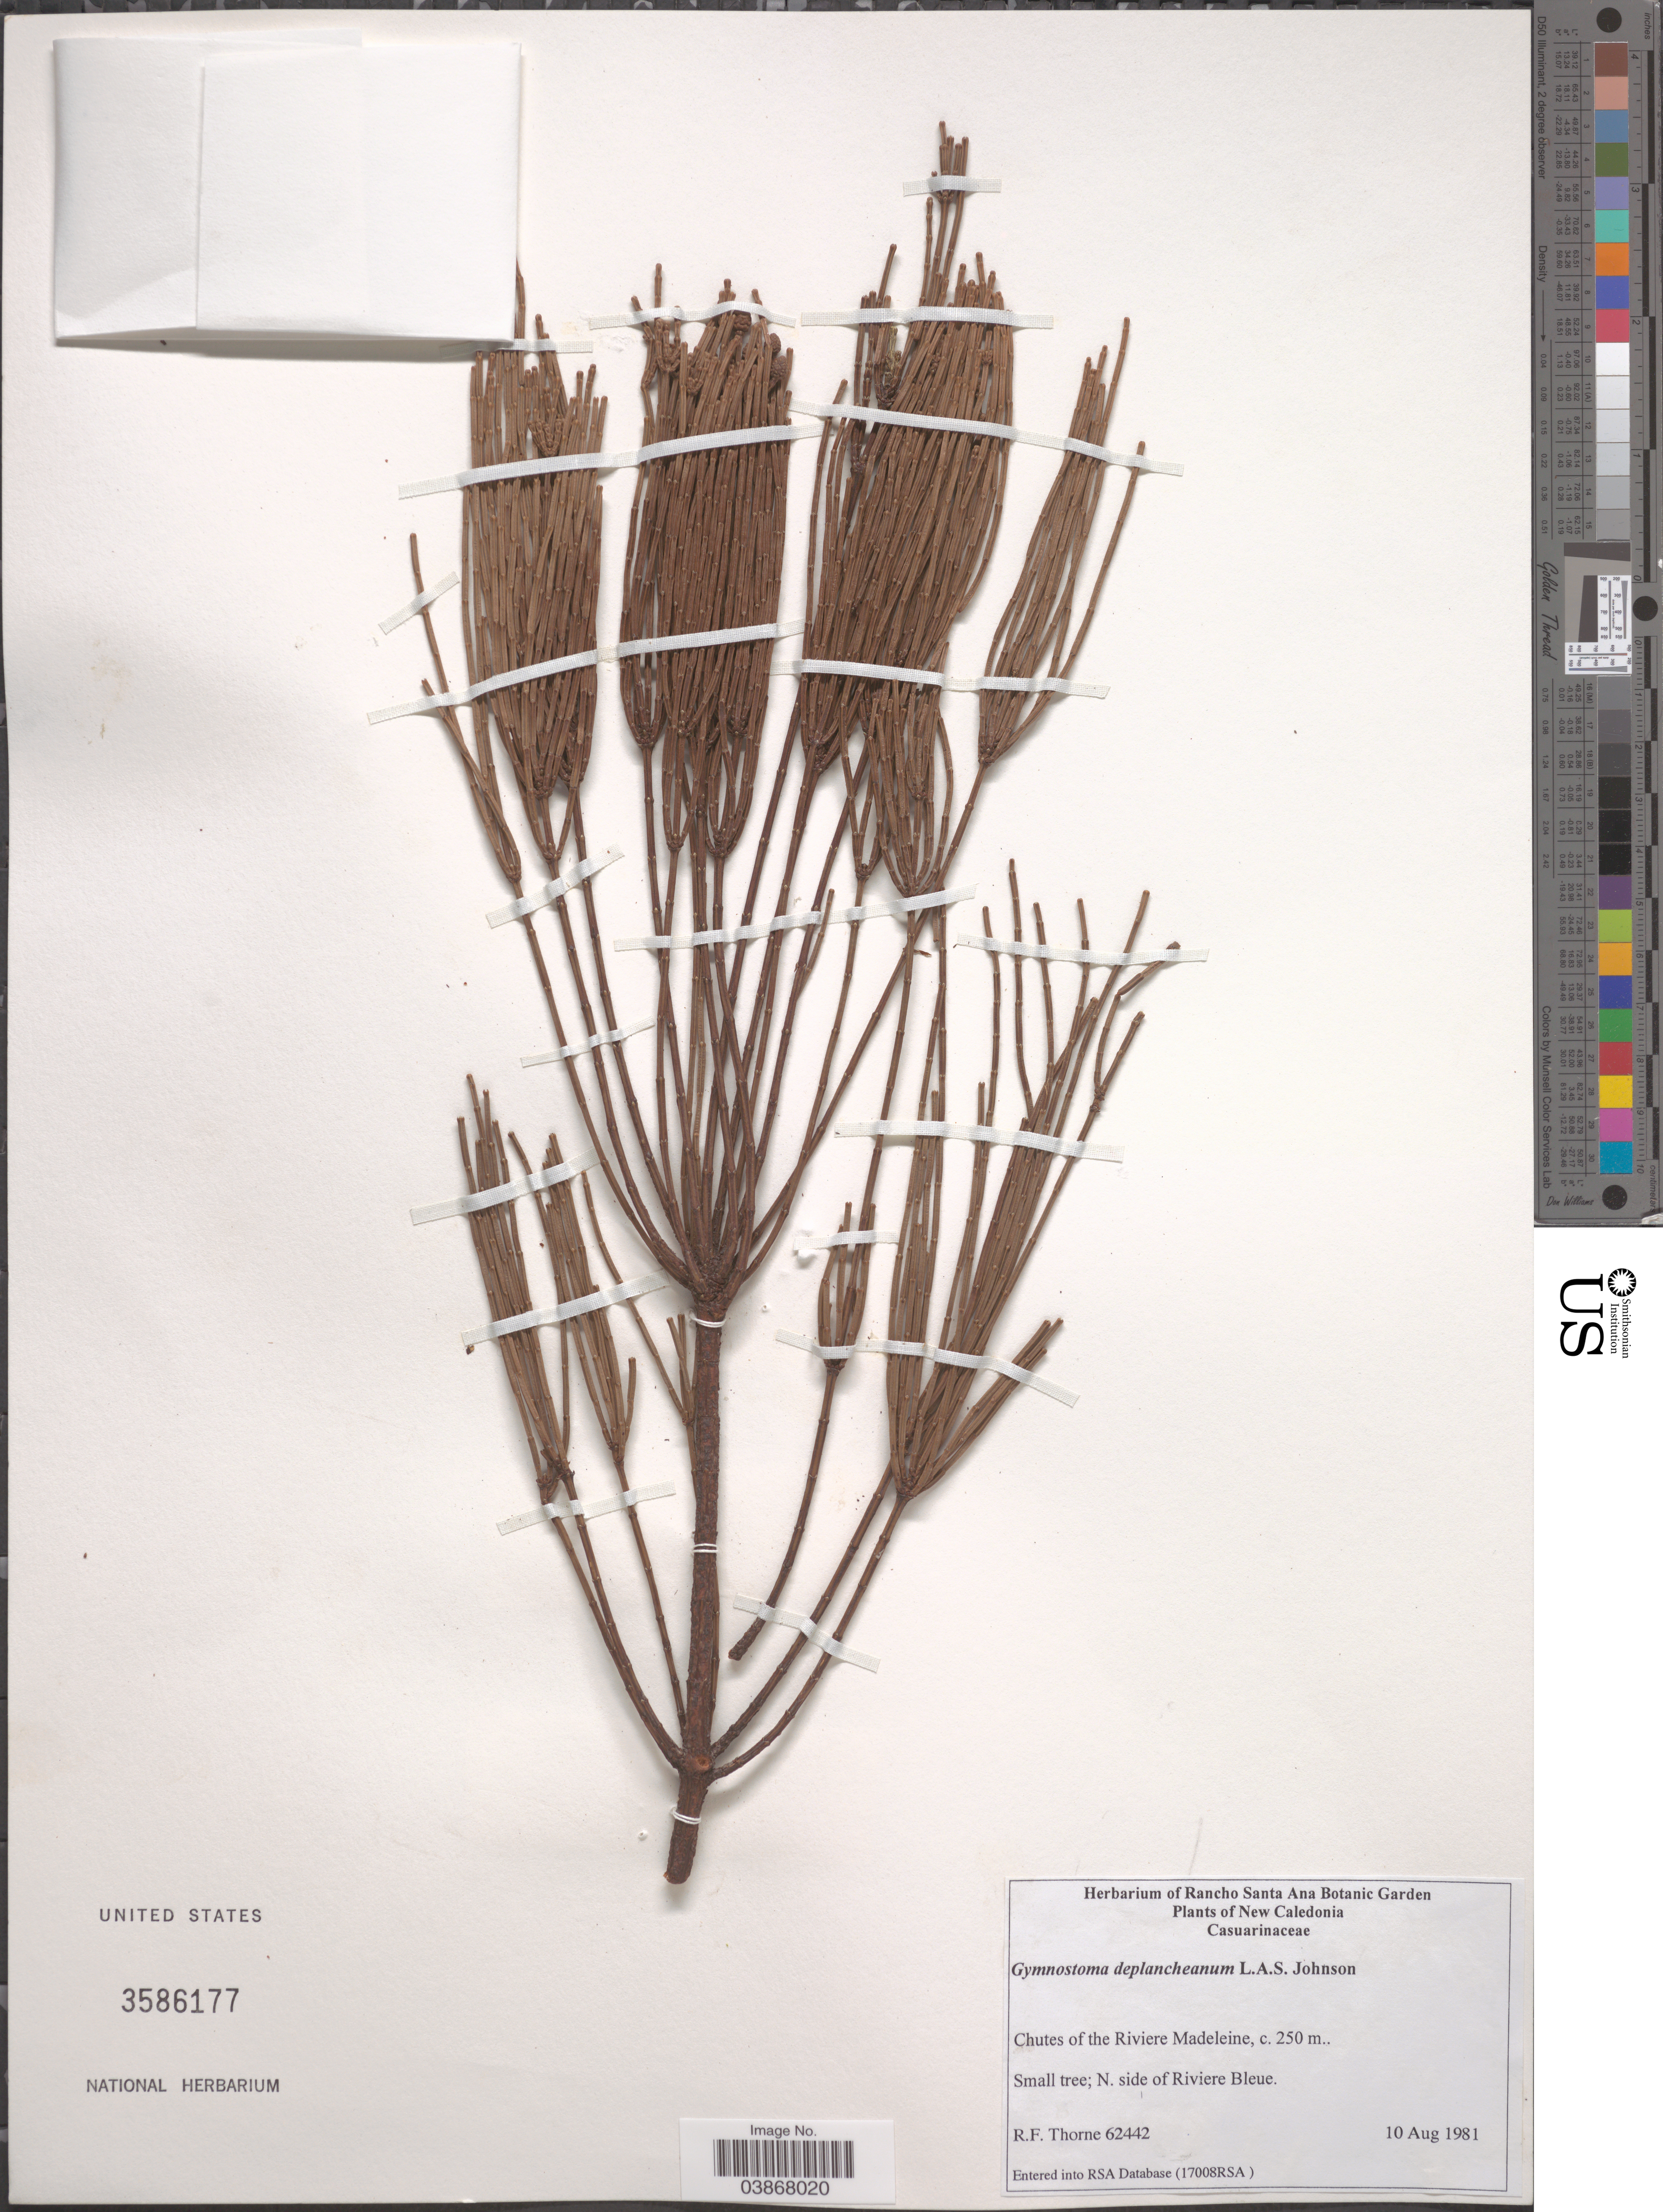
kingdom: Plantae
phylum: Tracheophyta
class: Magnoliopsida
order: Fagales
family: Casuarinaceae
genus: Gymnostoma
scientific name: Gymnostoma deplancheanum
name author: (Miq.) L.A.S. Johnson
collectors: R. Thorne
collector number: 62442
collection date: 1981-08-10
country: New Caledonia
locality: Chutes of the Riviere Madeleine. N. side of Riviere Bleue.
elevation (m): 250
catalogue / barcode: US 3586177